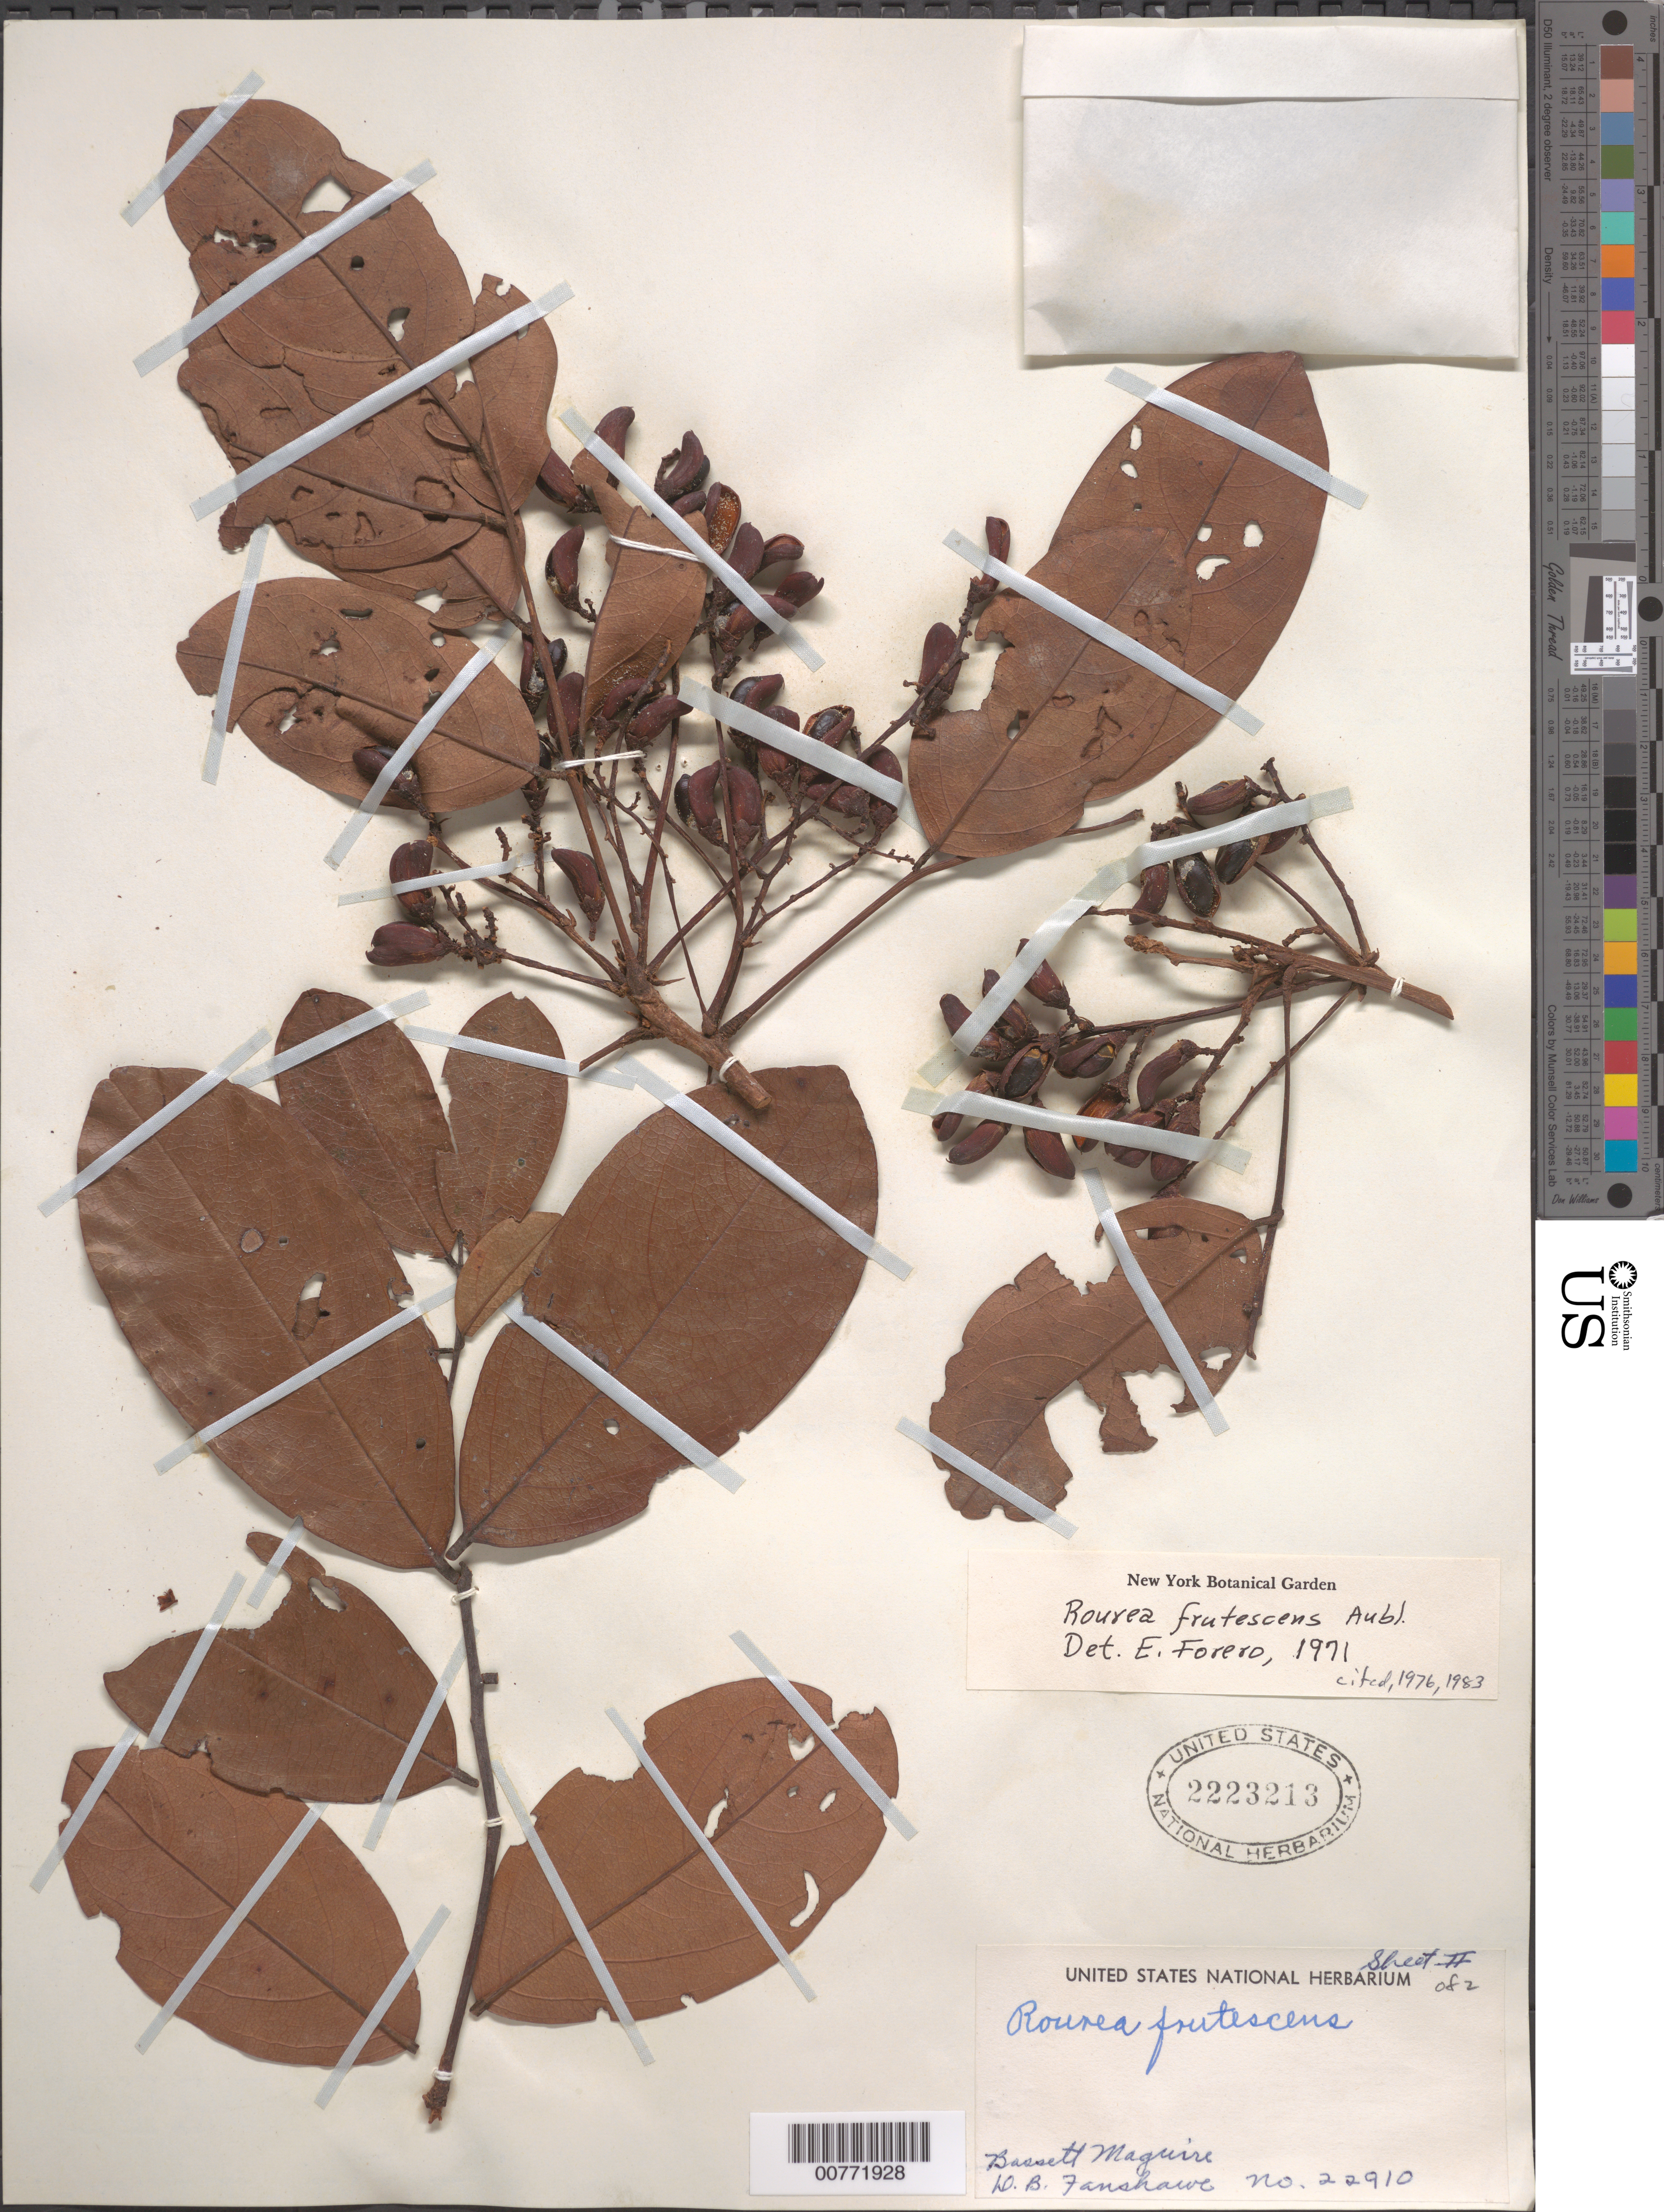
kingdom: Plantae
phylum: Tracheophyta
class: Magnoliopsida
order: Oxalidales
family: Connaraceae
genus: Rourea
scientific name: Rourea frutescens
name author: Aubl.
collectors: B. Maguire & D. B. Fanshawe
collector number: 22910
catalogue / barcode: US 2223213